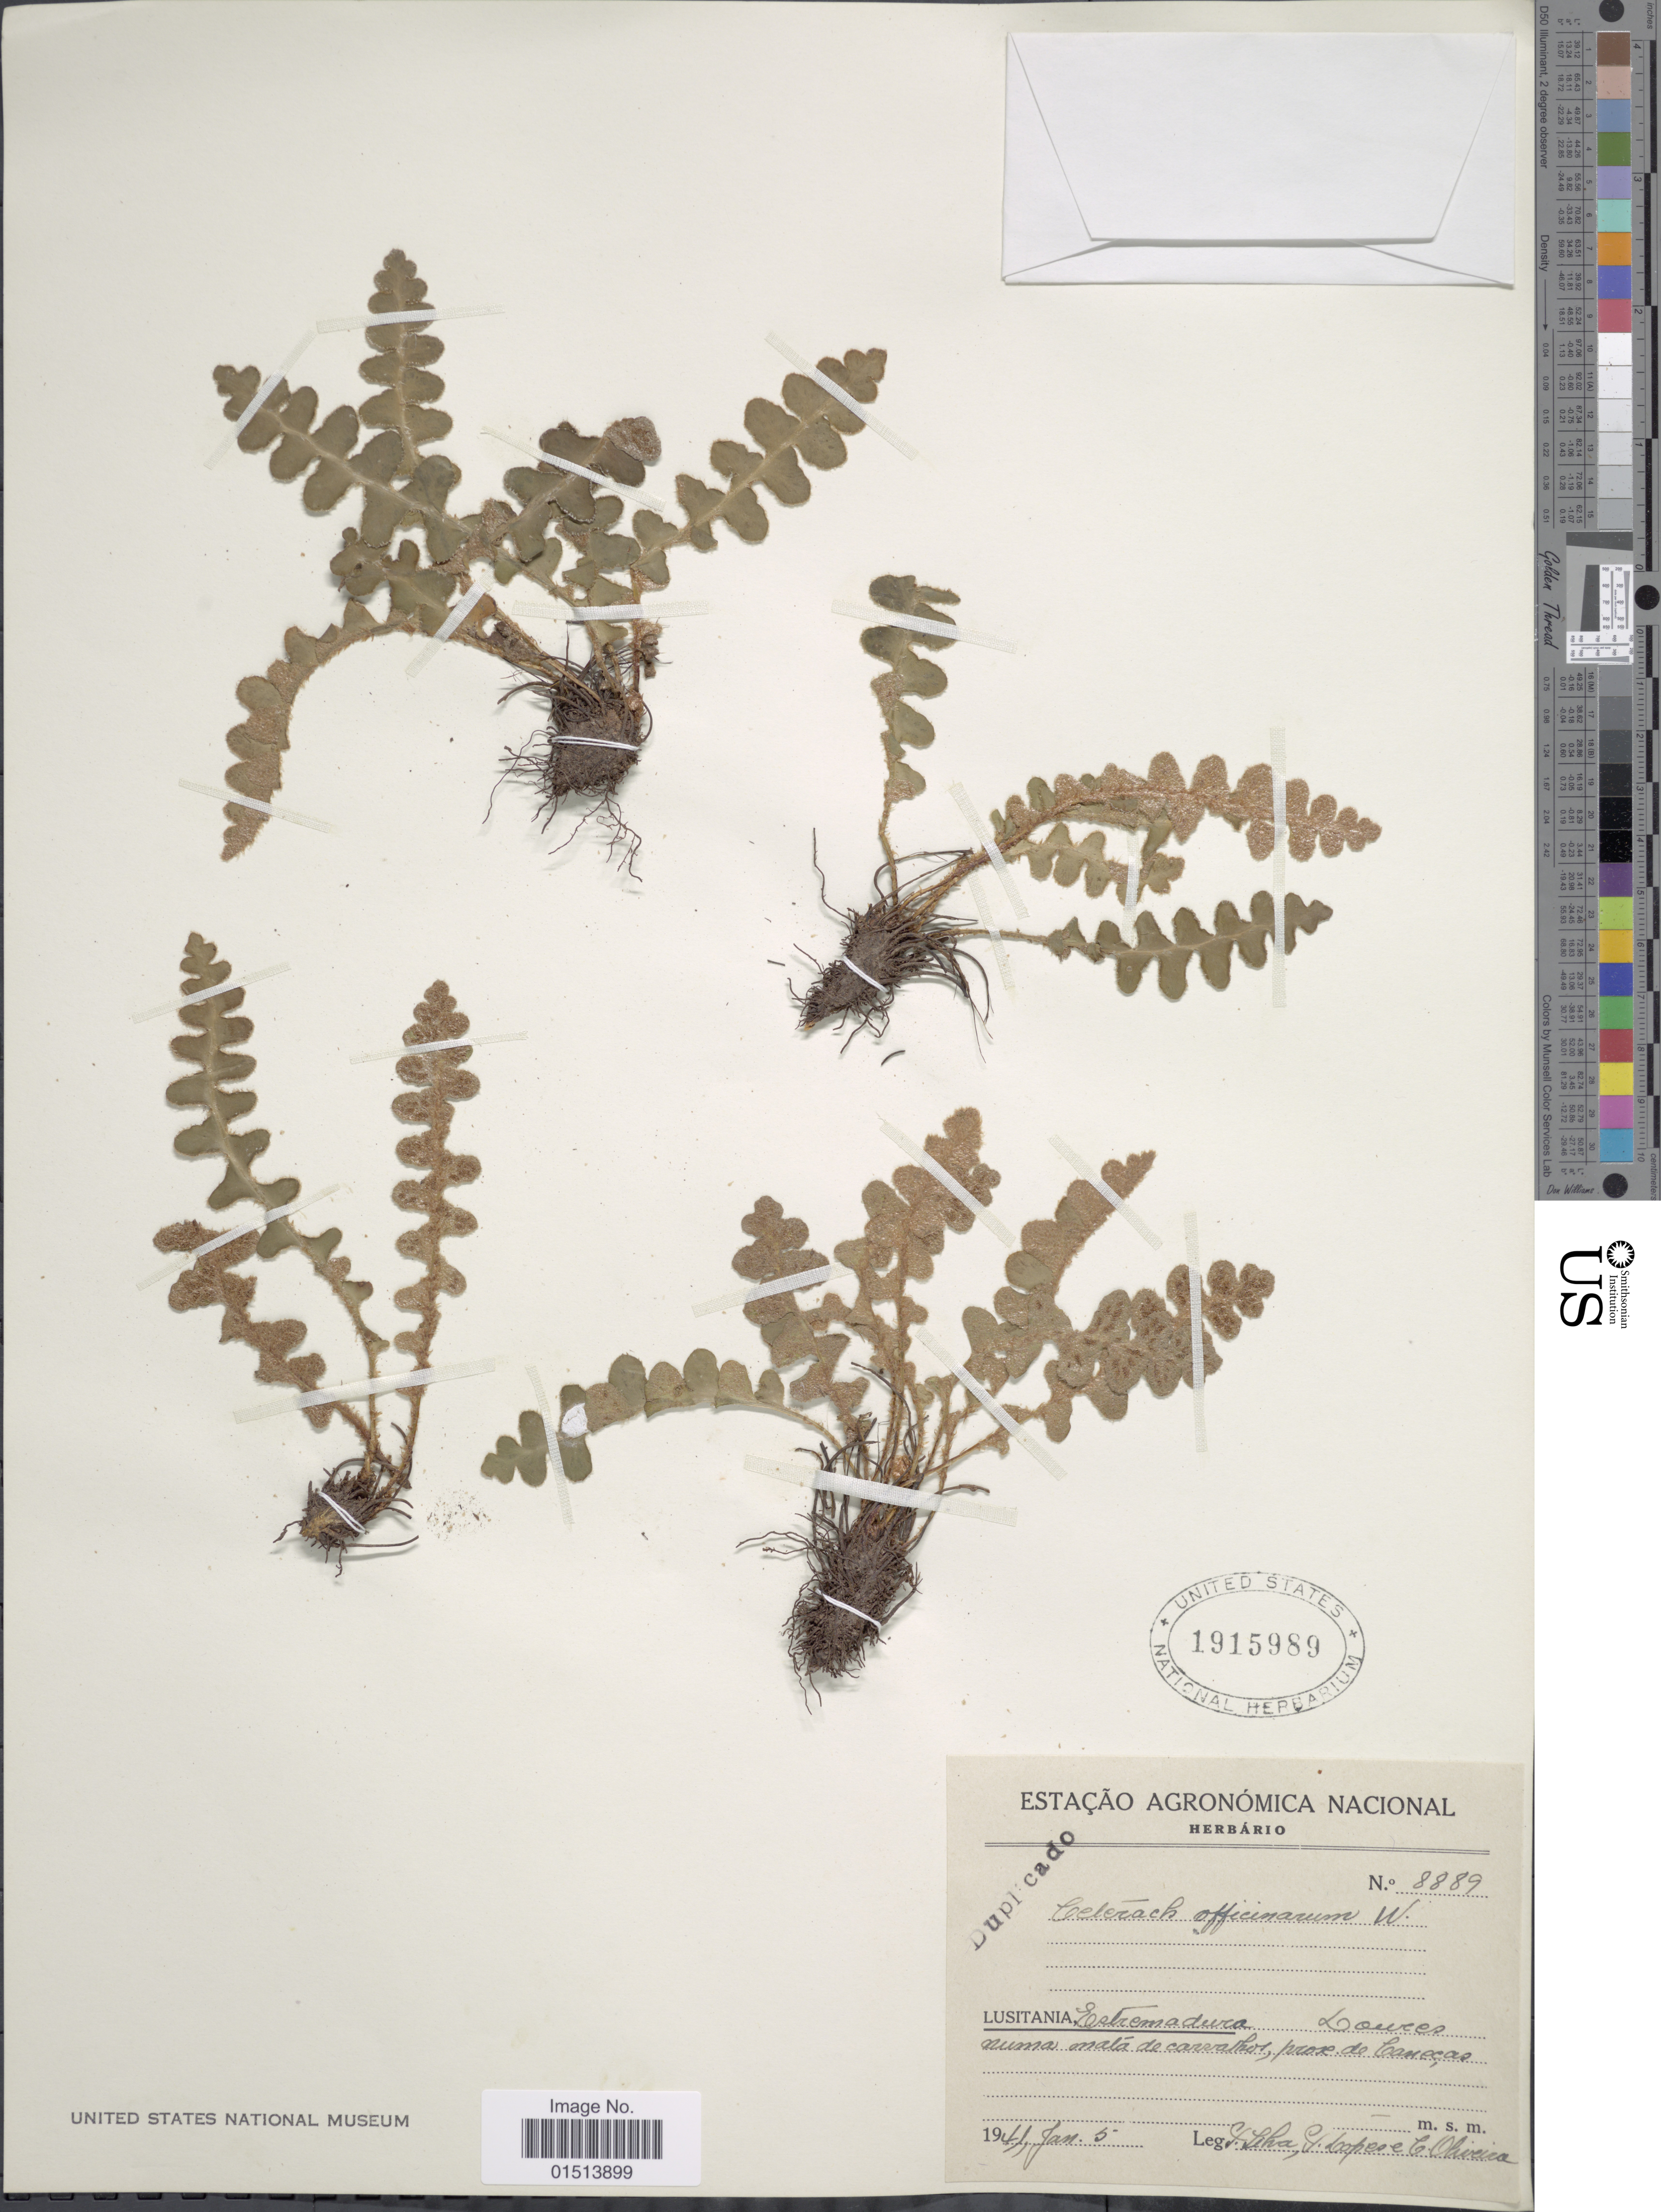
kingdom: Plantae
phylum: Tracheophyta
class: Polypodiopsida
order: Polypodiales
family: Aspleniaceae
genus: Asplenium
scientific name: Asplenium officinarum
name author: DC.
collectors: M. Liha, R. Lopes & C. Oliveira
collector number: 8889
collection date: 1941-01-05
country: Portugal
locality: Lusitania, Estremadura, Lauren, numa mala de carralhos, pror de banecas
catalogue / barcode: US 1915989